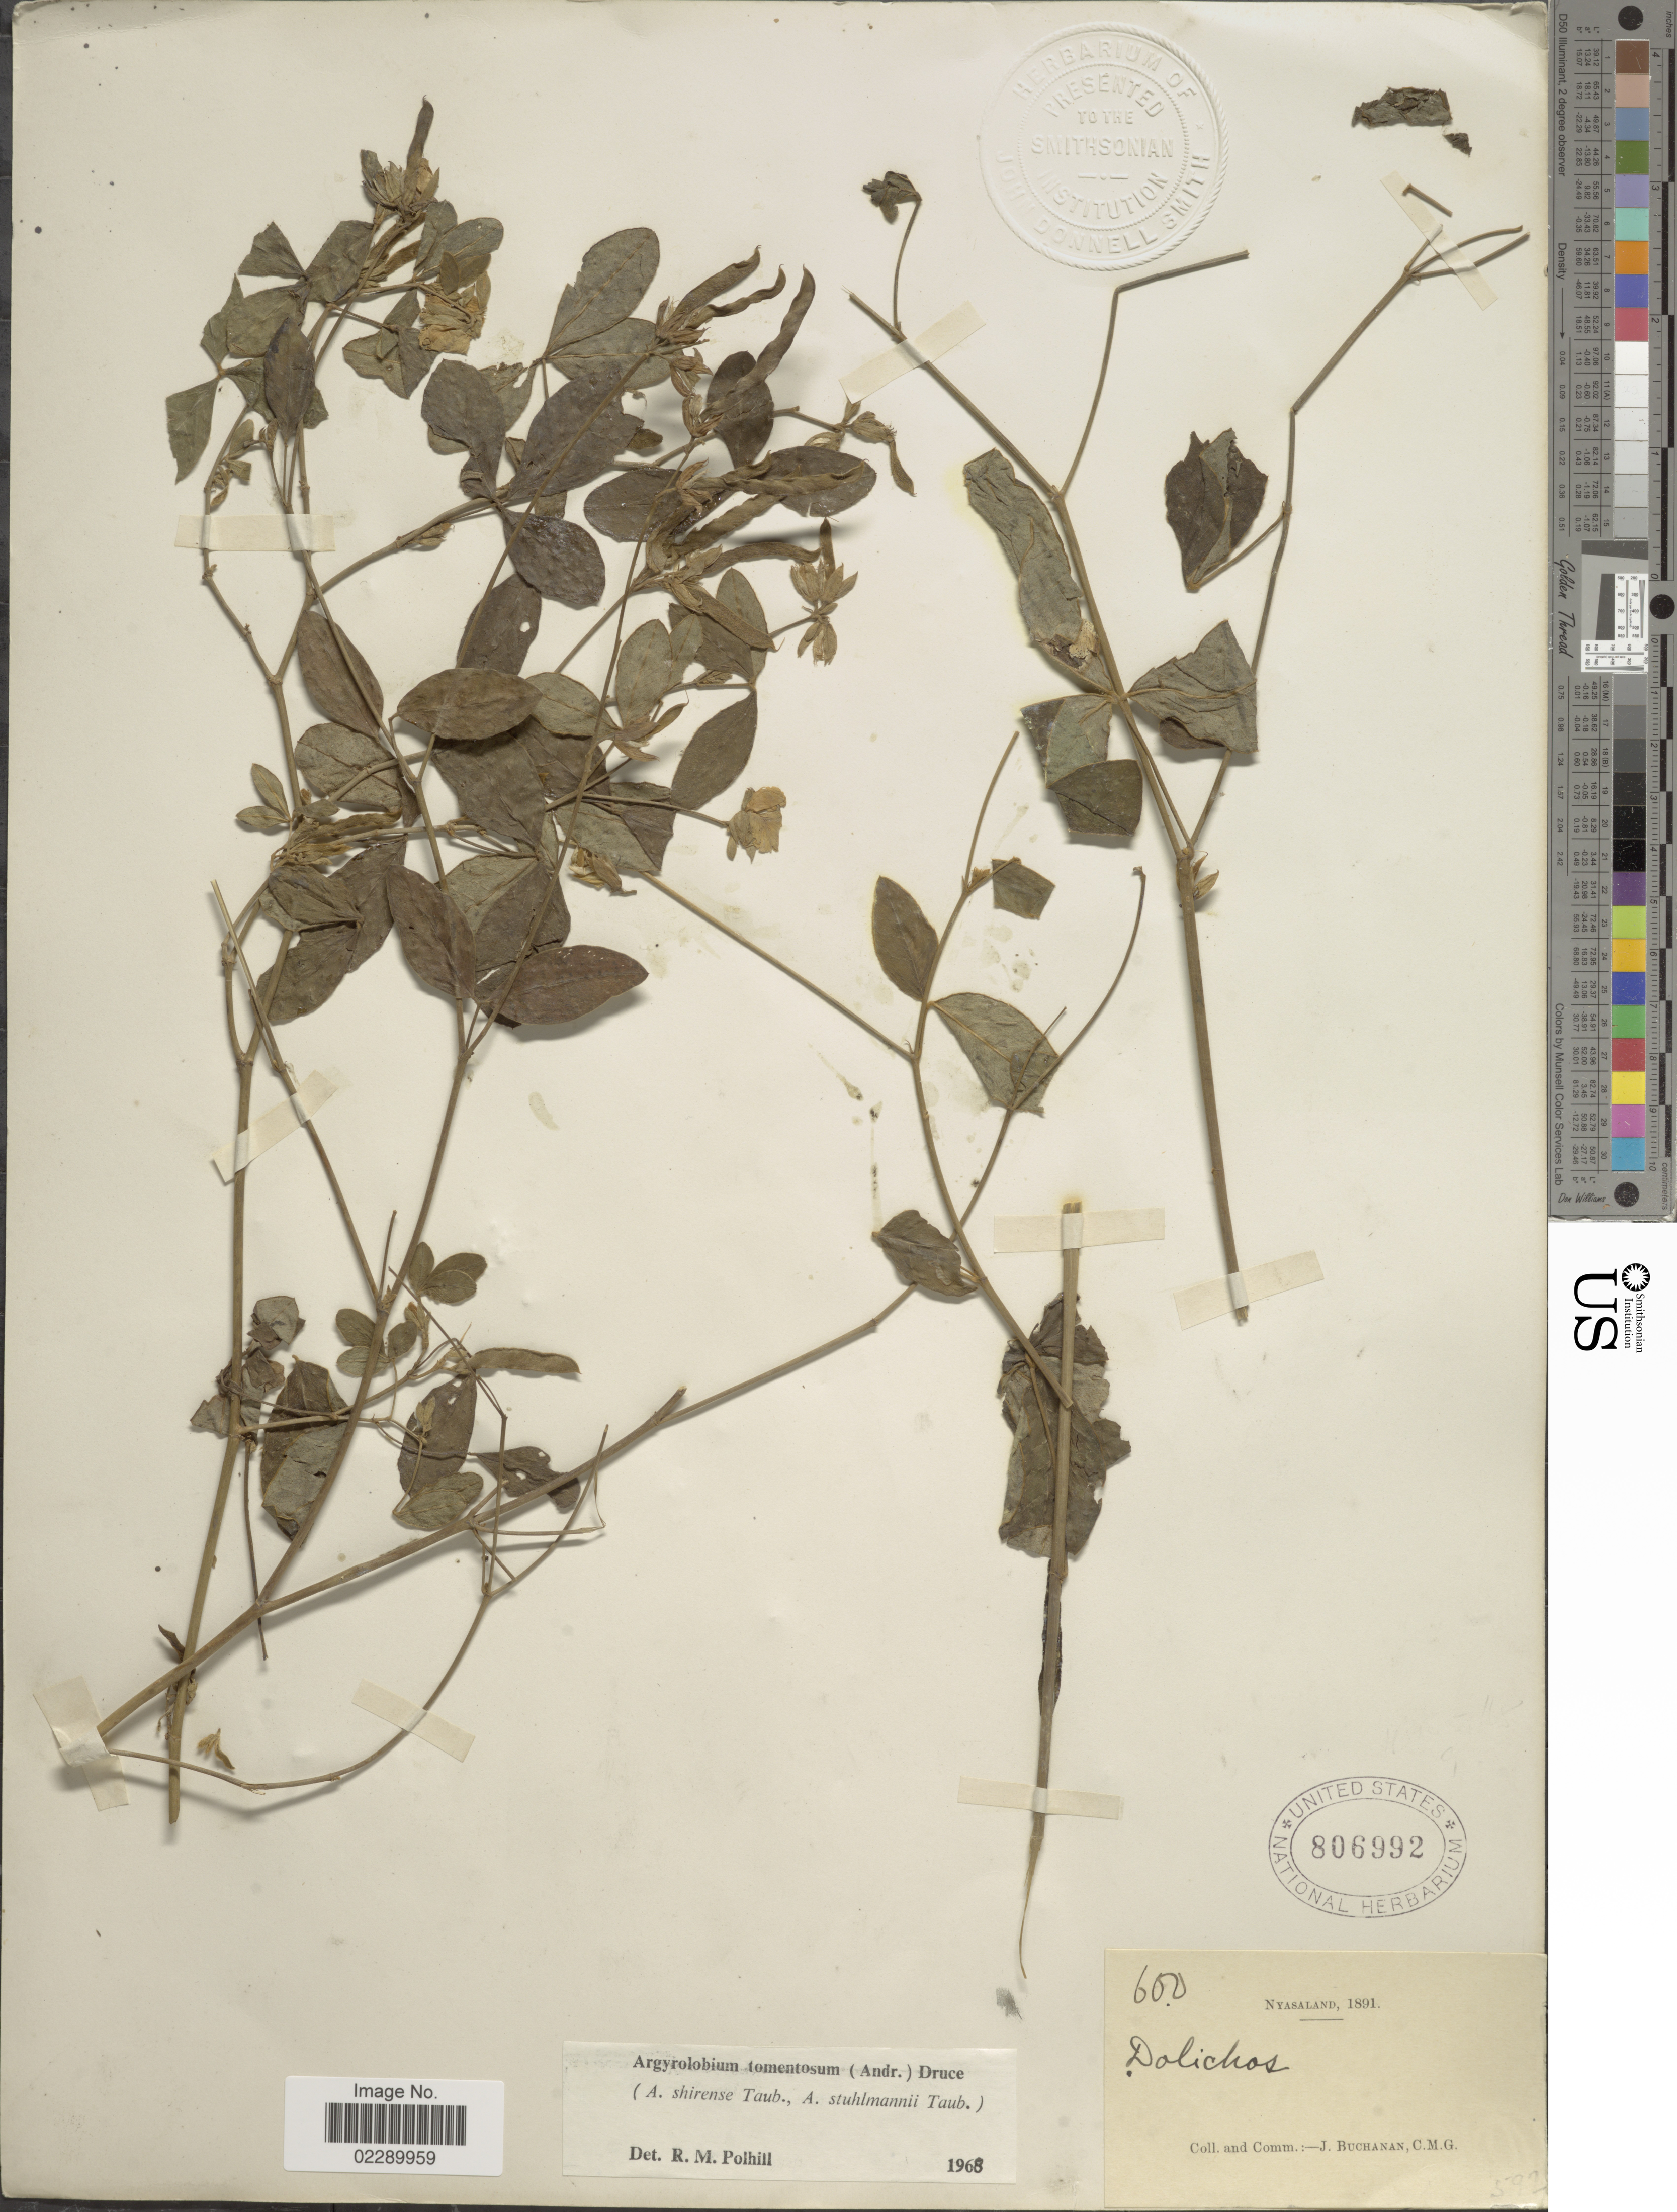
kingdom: Plantae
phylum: Tracheophyta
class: Magnoliopsida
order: Fabales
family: Fabaceae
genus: Argyrolobium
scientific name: Argyrolobium tomentosum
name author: (Andrews) Druce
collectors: J. Buchanan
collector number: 600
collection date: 1891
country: Malawi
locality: Nyasaland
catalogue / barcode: US 806992